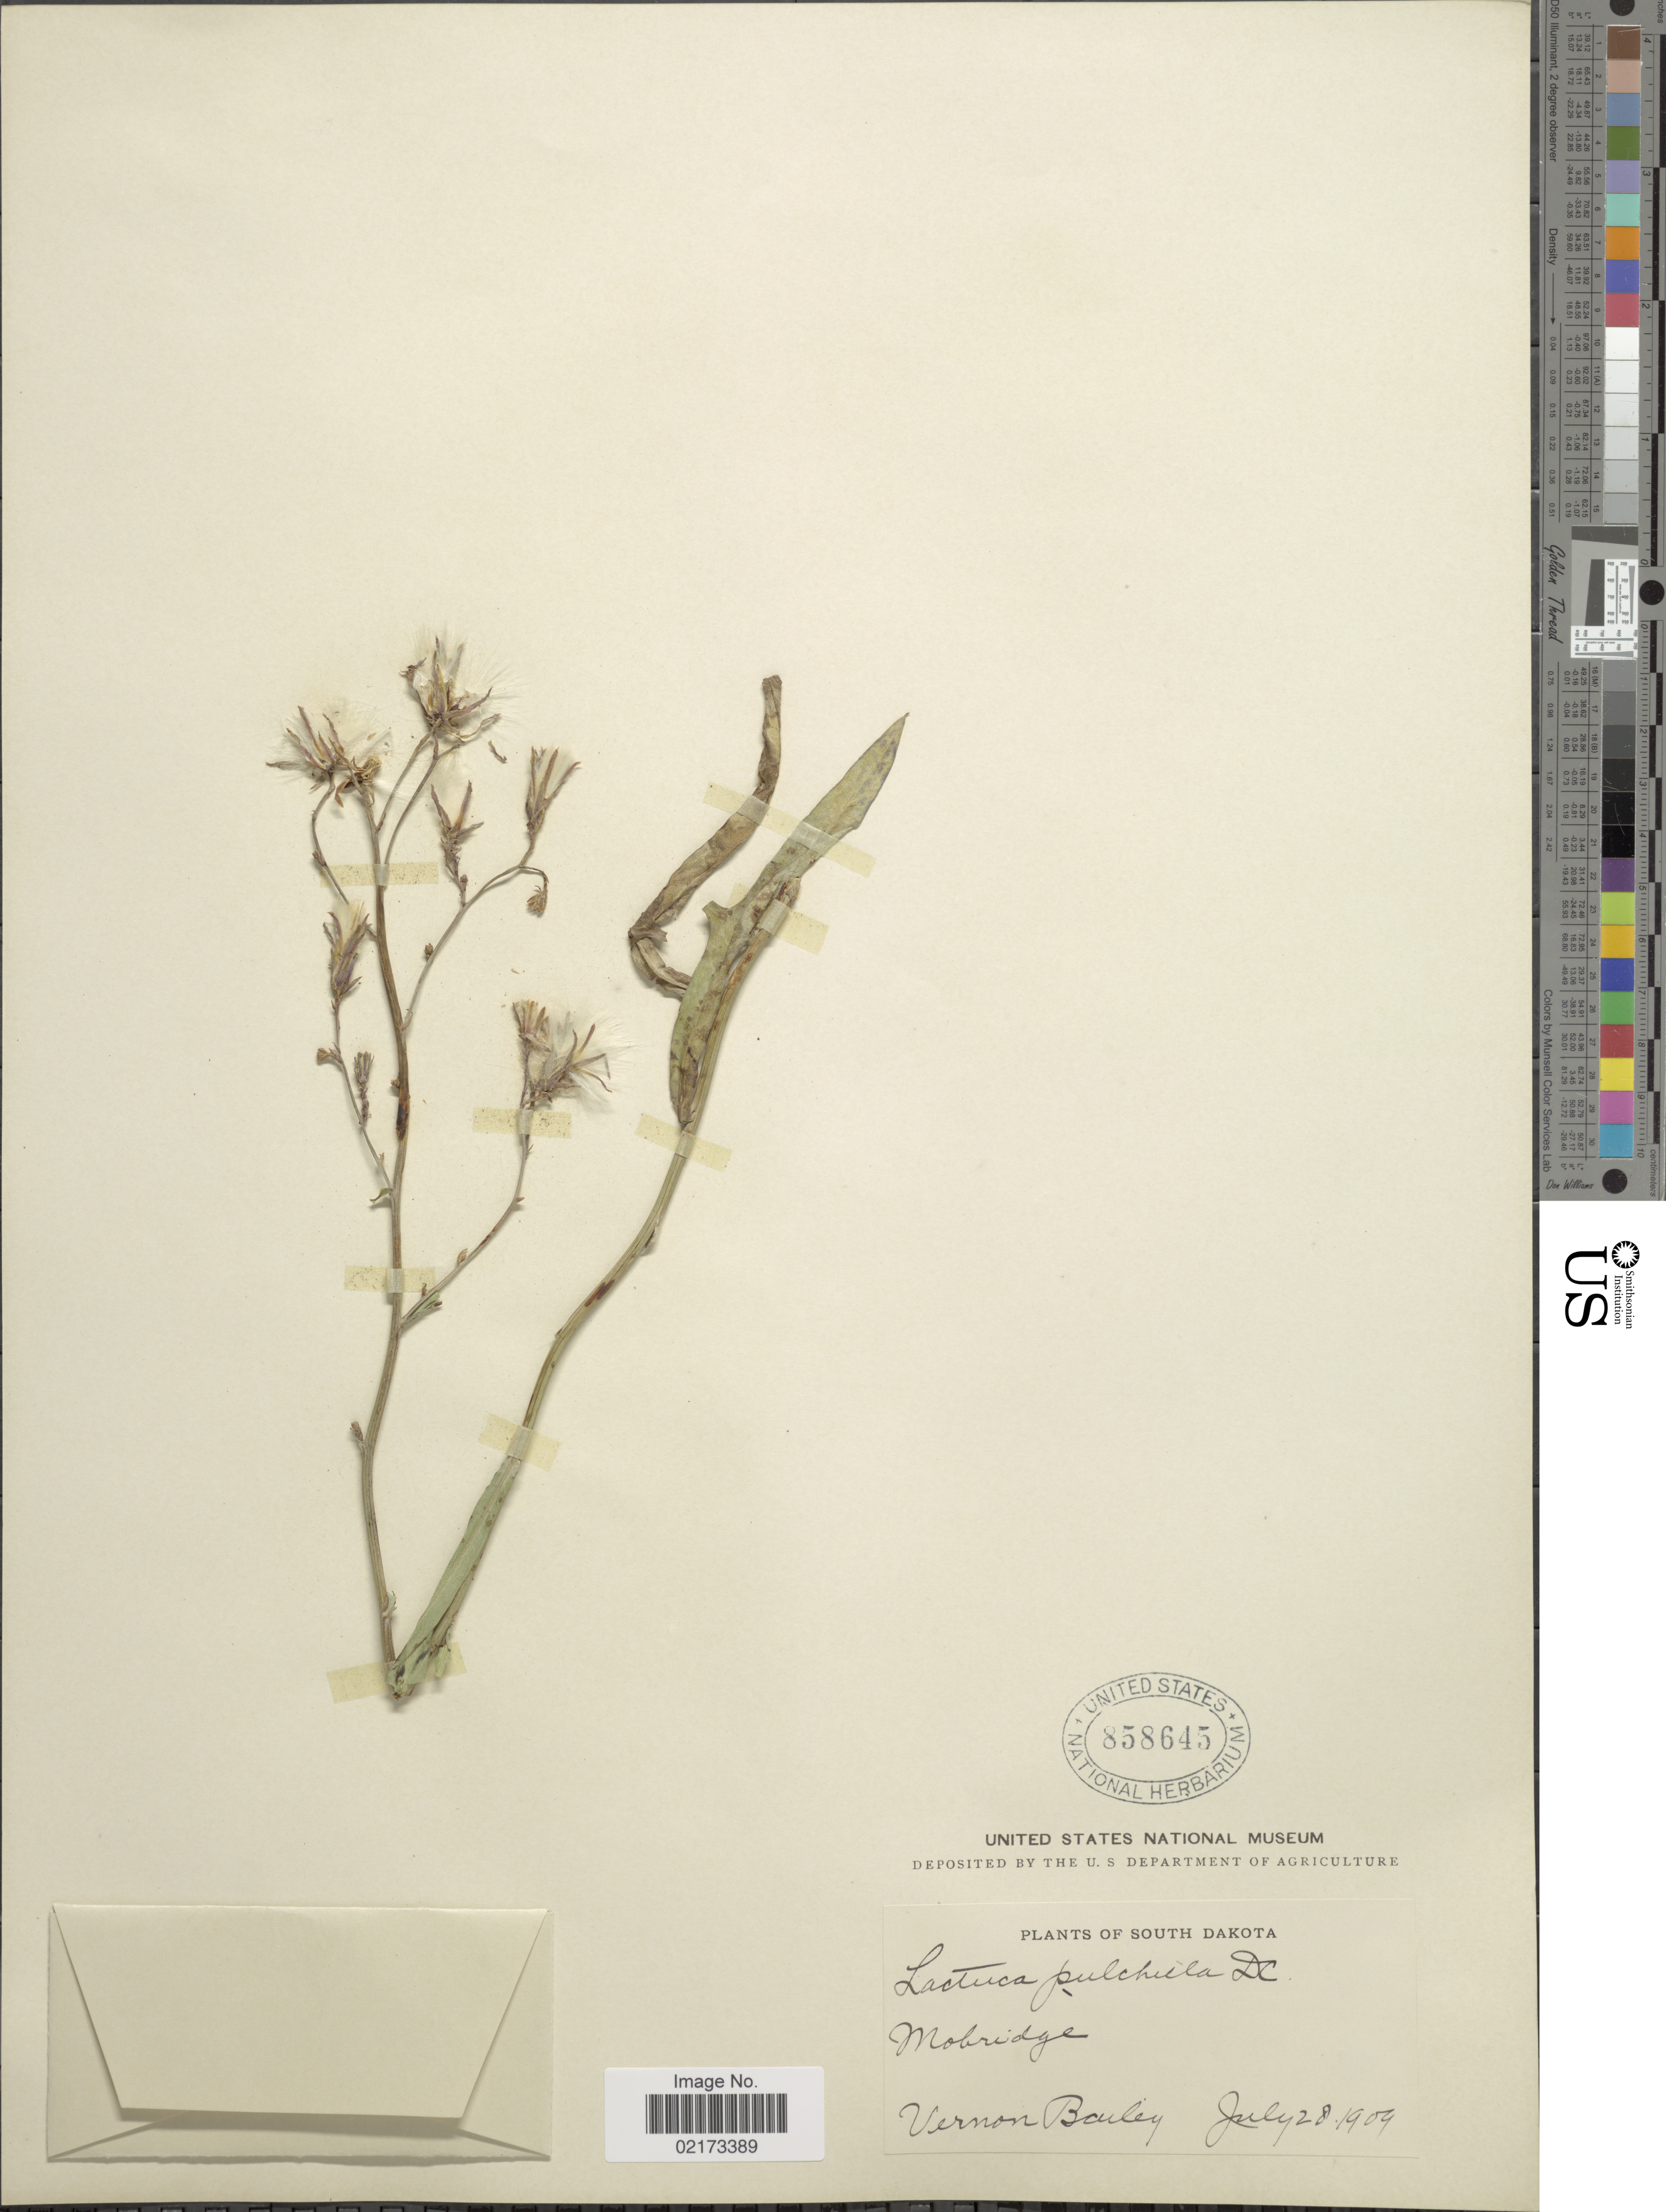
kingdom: Plantae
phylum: Tracheophyta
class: Magnoliopsida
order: Asterales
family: Asteraceae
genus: Lactuca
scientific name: Lactuca tatarica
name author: (L.) C.A. Mey.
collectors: V. O. Bailey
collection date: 1909-07-28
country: United States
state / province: South Dakota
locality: Mobridge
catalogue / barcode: US 858645